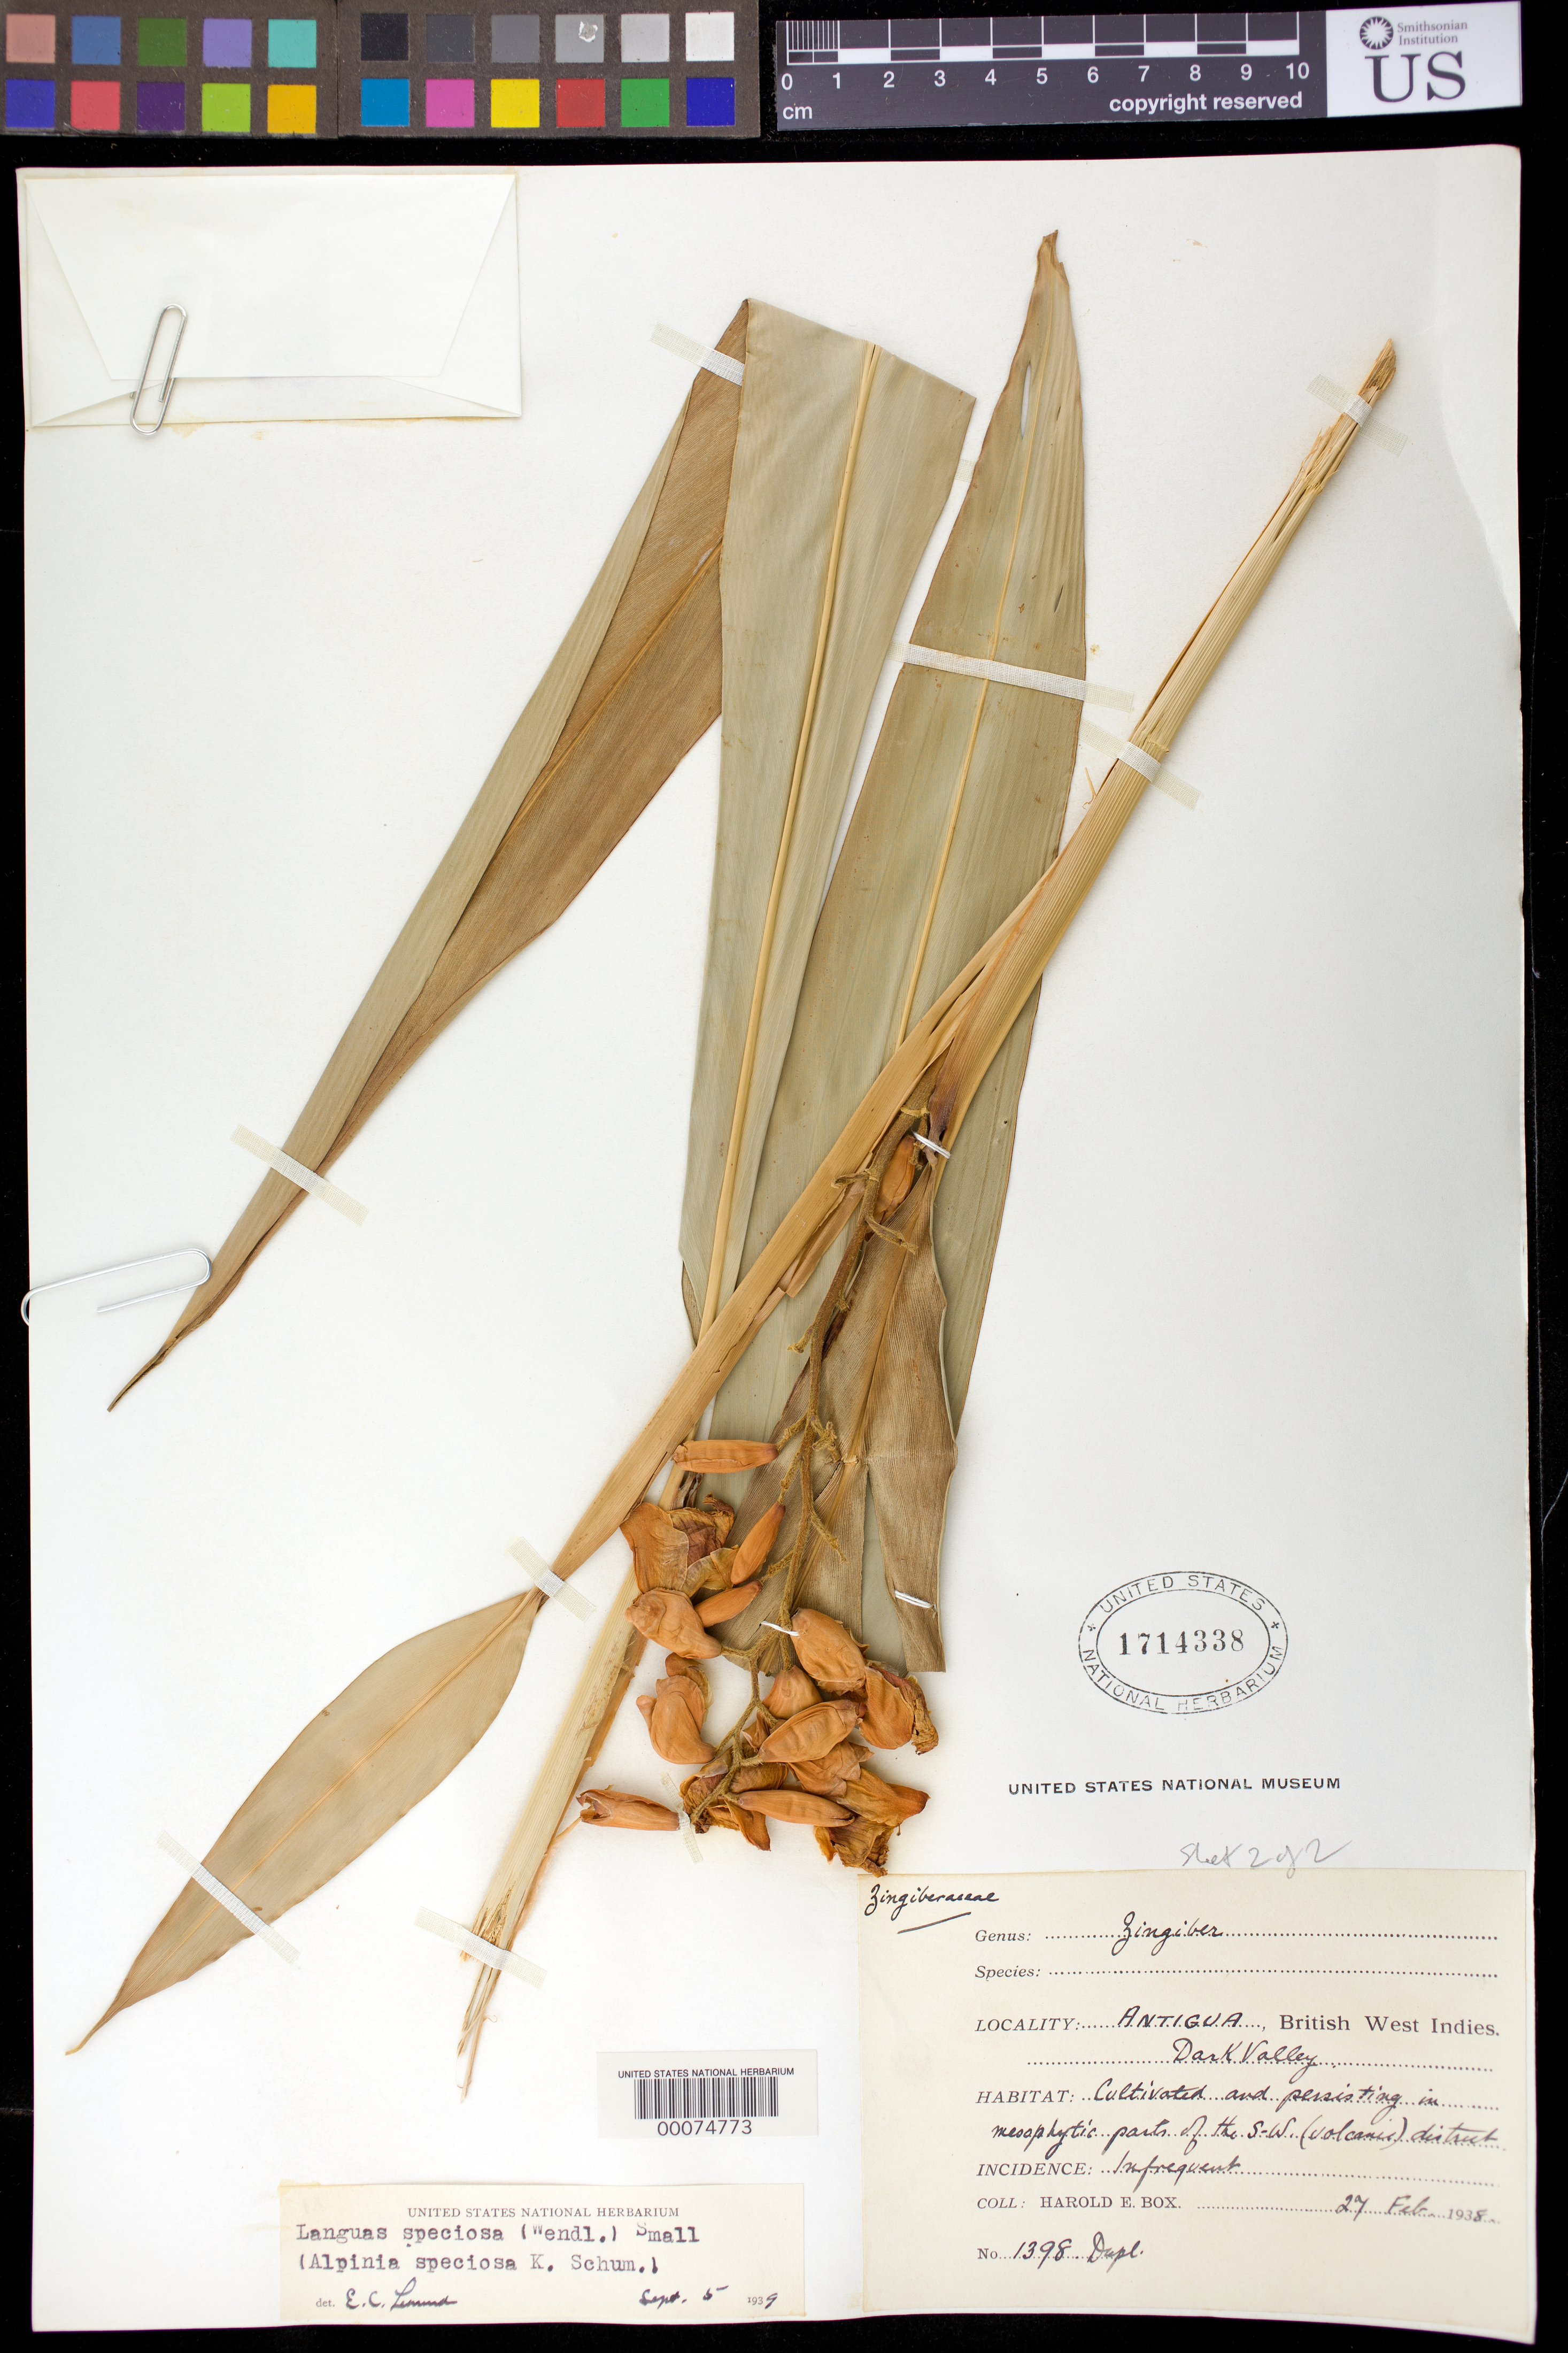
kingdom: Plantae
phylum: Tracheophyta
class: Liliopsida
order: Zingiberales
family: Zingiberaceae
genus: Alpinia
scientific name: Alpinia zerumbet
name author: (Pers.) B.L. Burtt & R.M. Sm.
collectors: H. E. Box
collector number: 1398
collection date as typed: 27 Feb 1938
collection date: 1938-02-27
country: Antigua and Barbuda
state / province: Saint Mary (?)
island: Antigua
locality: Dark Valley. [= Dark Wood, Saint Mary Parish?]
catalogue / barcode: US 1714338